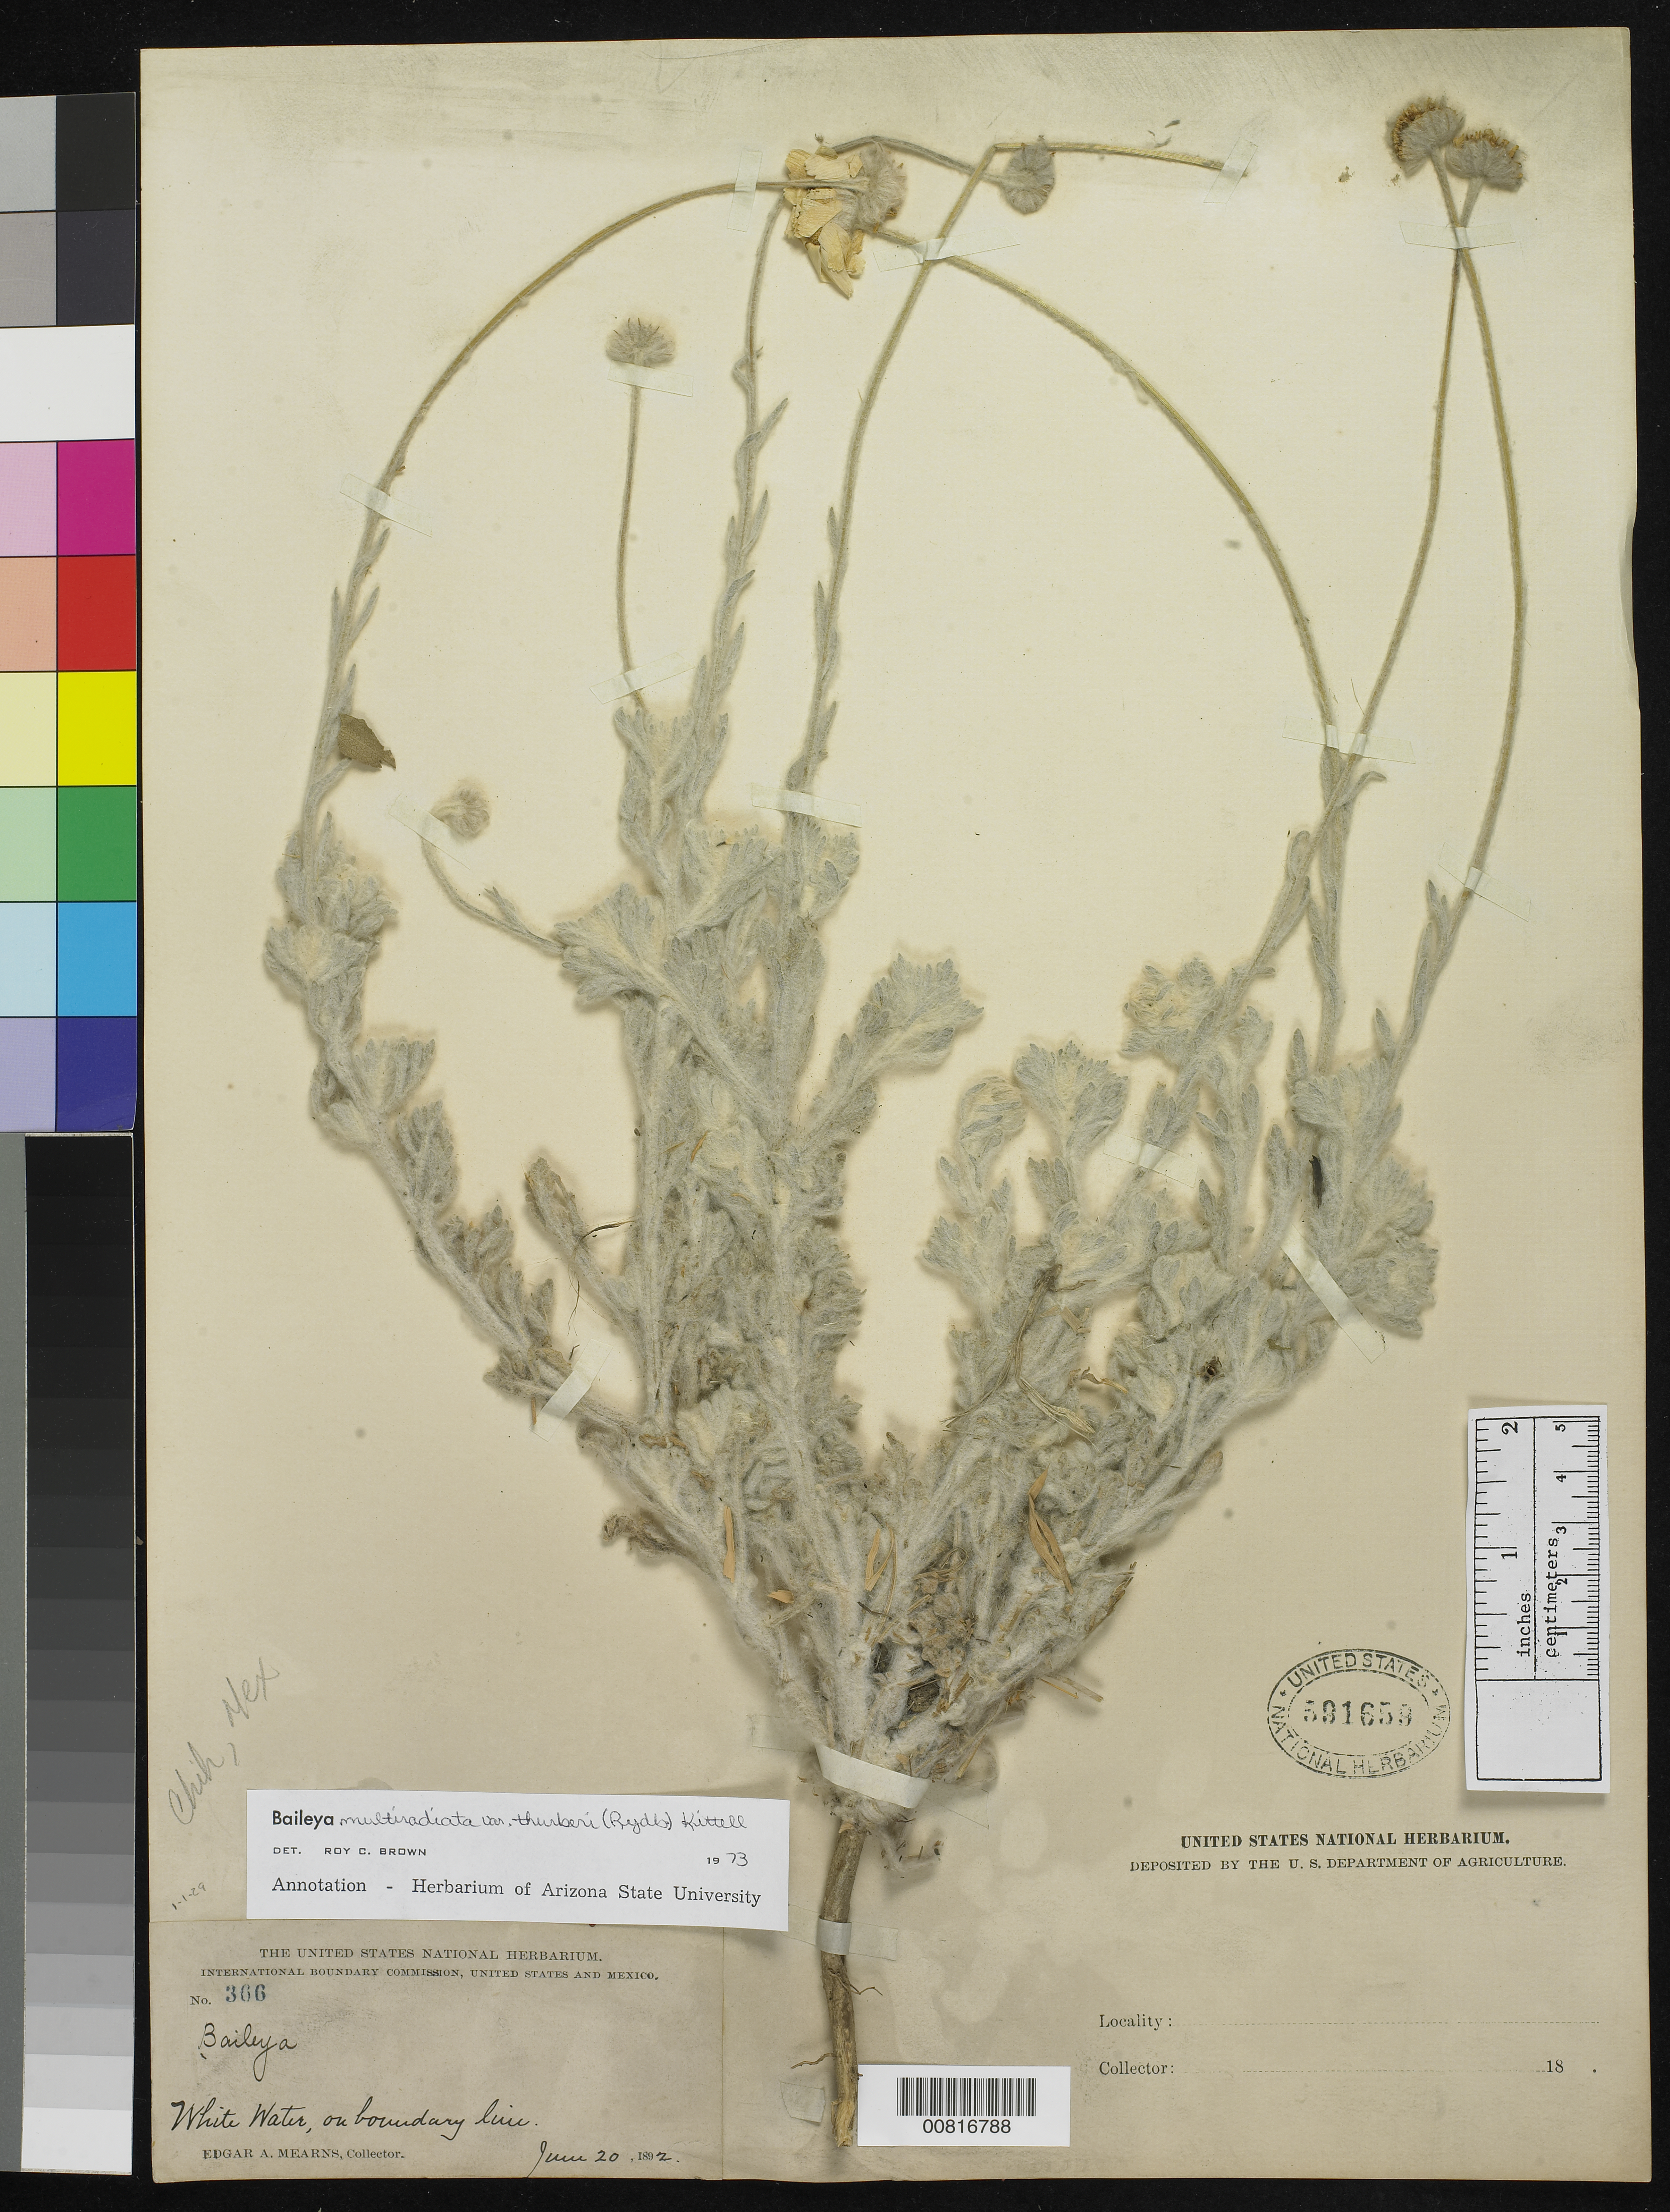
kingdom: Plantae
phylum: Tracheophyta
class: Magnoliopsida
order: Asterales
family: Asteraceae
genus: Baileya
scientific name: Baileya multiradiata var. thurberi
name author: (Rydb.) Kittell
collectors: E. A. Mearns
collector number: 366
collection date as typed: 20 Jun 1892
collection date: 1892-06-20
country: Mexico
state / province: Chihuahua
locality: White Water, on Mexican Boundary Line.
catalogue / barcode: US 591659